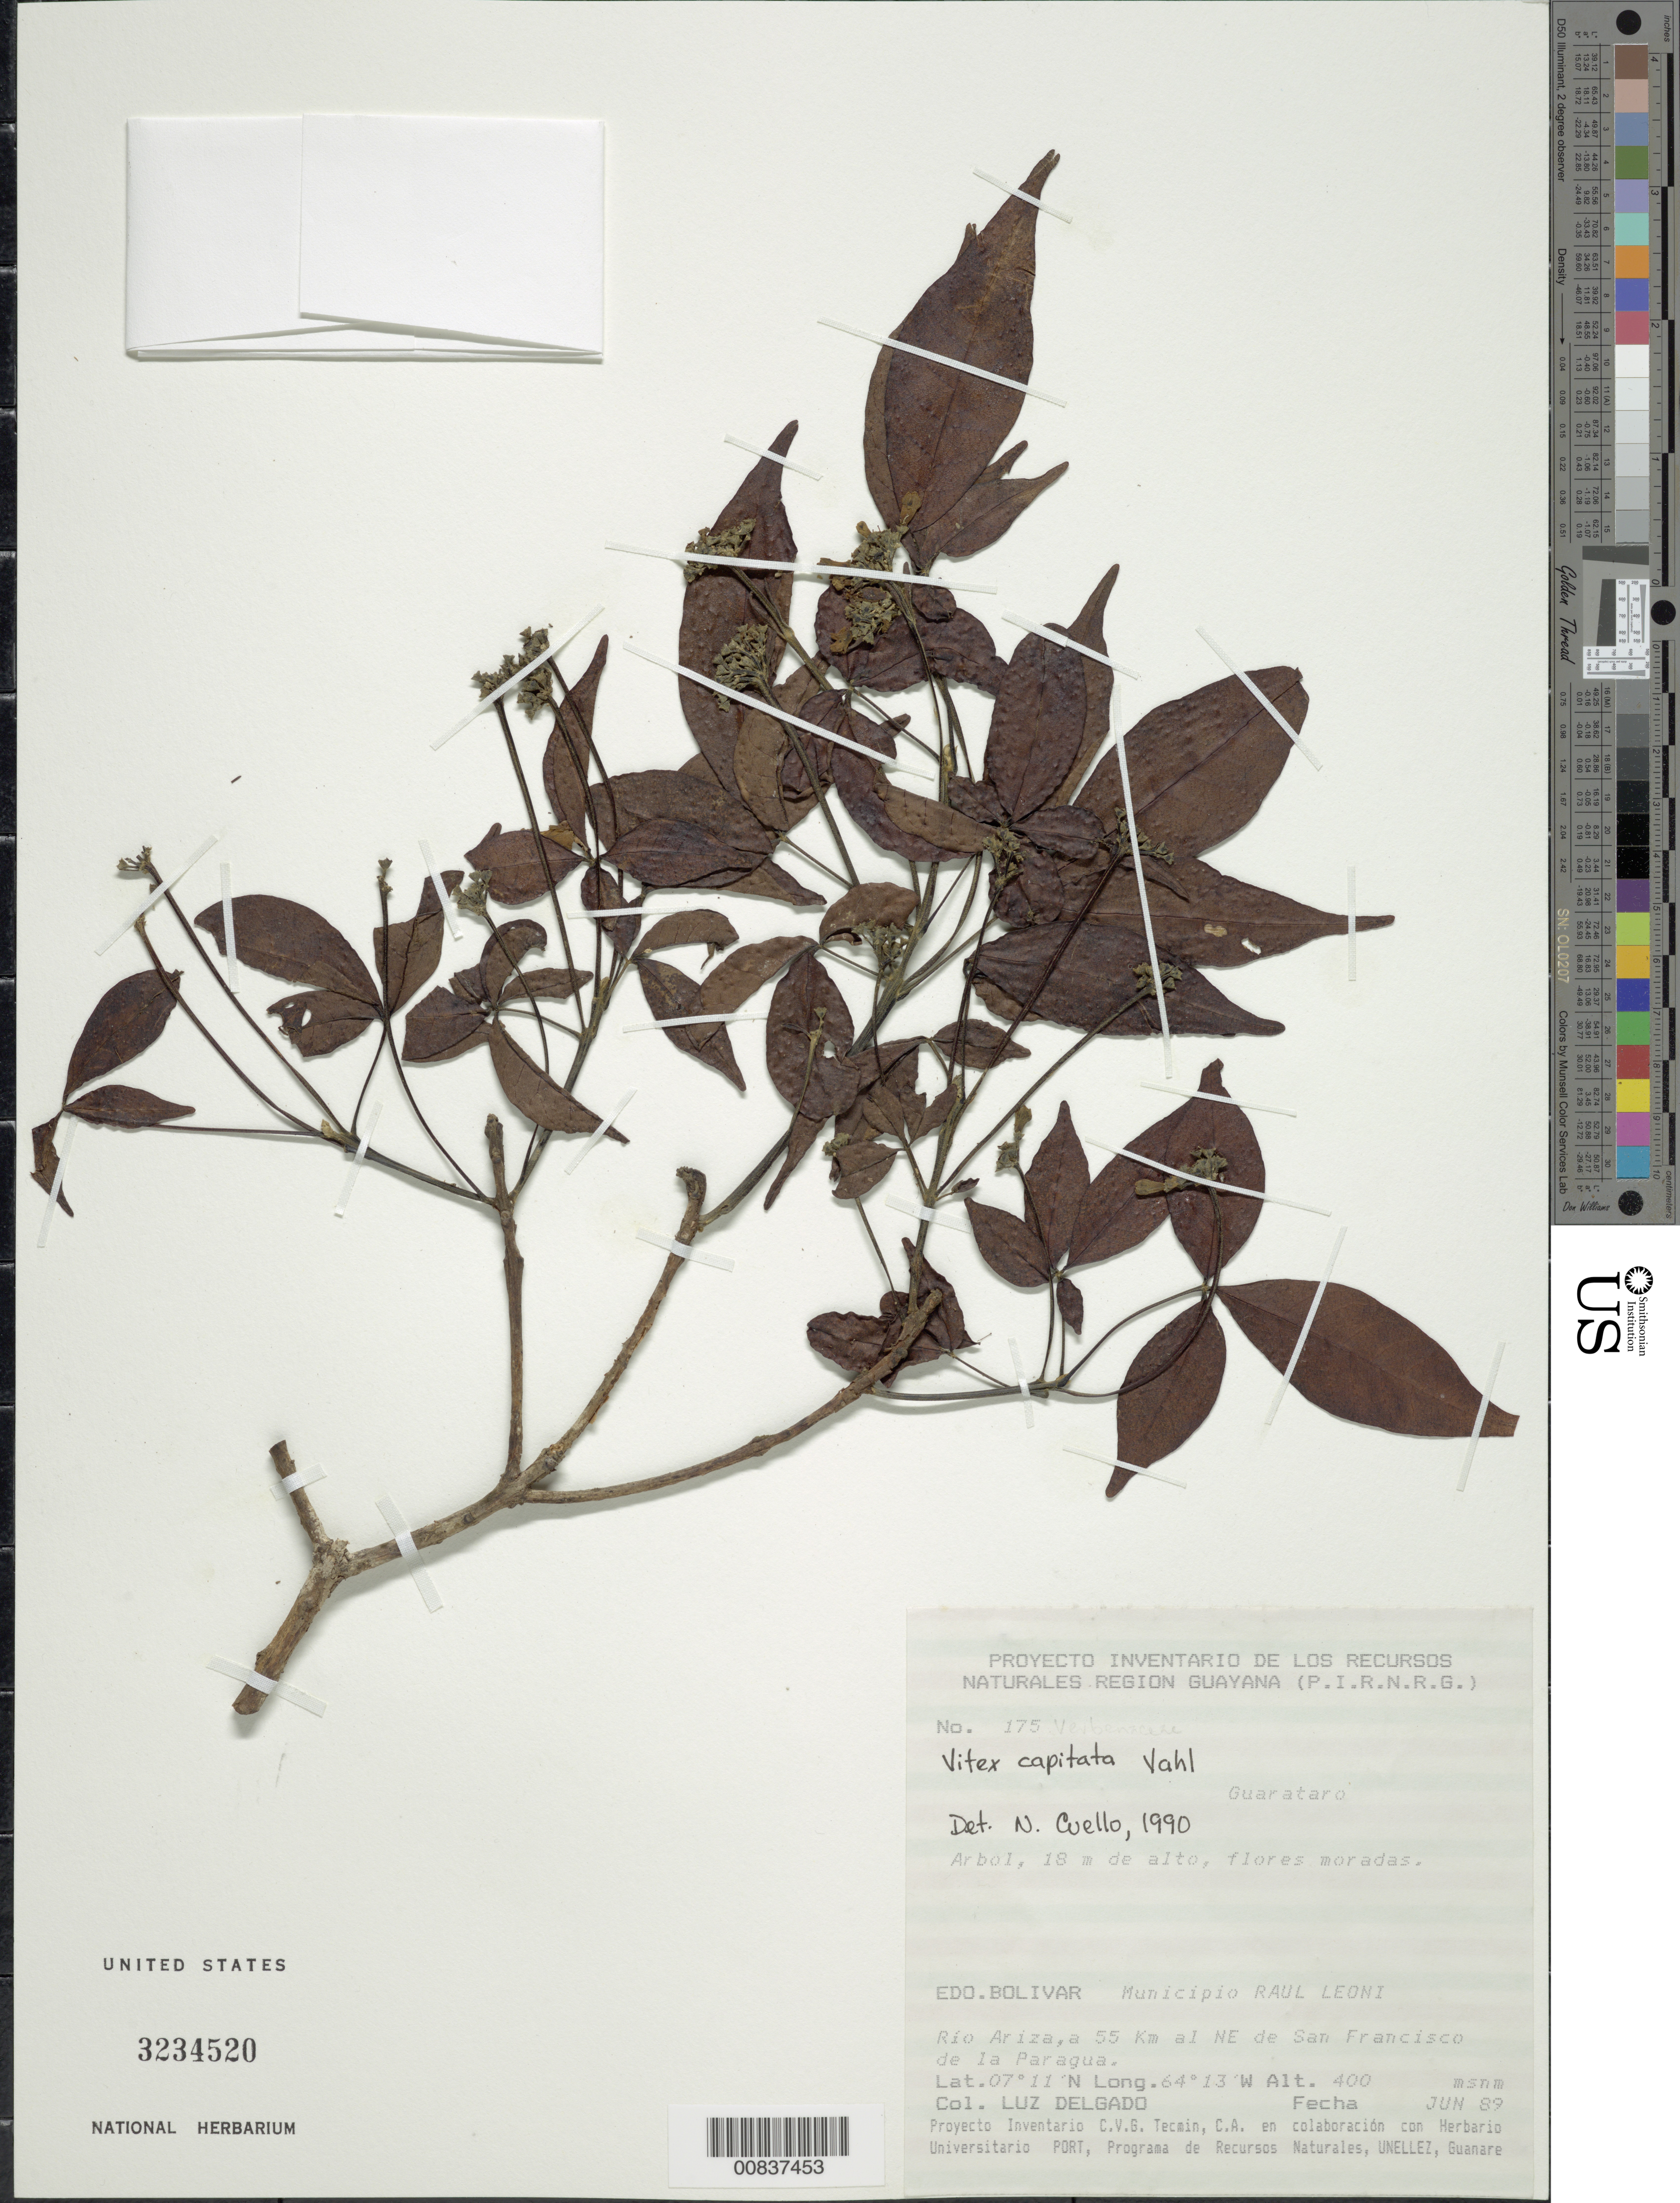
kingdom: Plantae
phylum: Tracheophyta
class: Magnoliopsida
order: Lamiales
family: Lamiaceae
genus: Vitex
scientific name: Vitex capitata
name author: Vahl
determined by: Cuello, Nidia L.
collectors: L. Delgado V.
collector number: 175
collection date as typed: Jun-89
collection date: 1989-06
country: Venezuela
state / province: Bolívar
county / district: Angostura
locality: Mun. Raúl Leoni [=Angostura], Río Ariza, 55 km NE of San Francisco de la Paragua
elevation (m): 400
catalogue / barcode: US 3234520